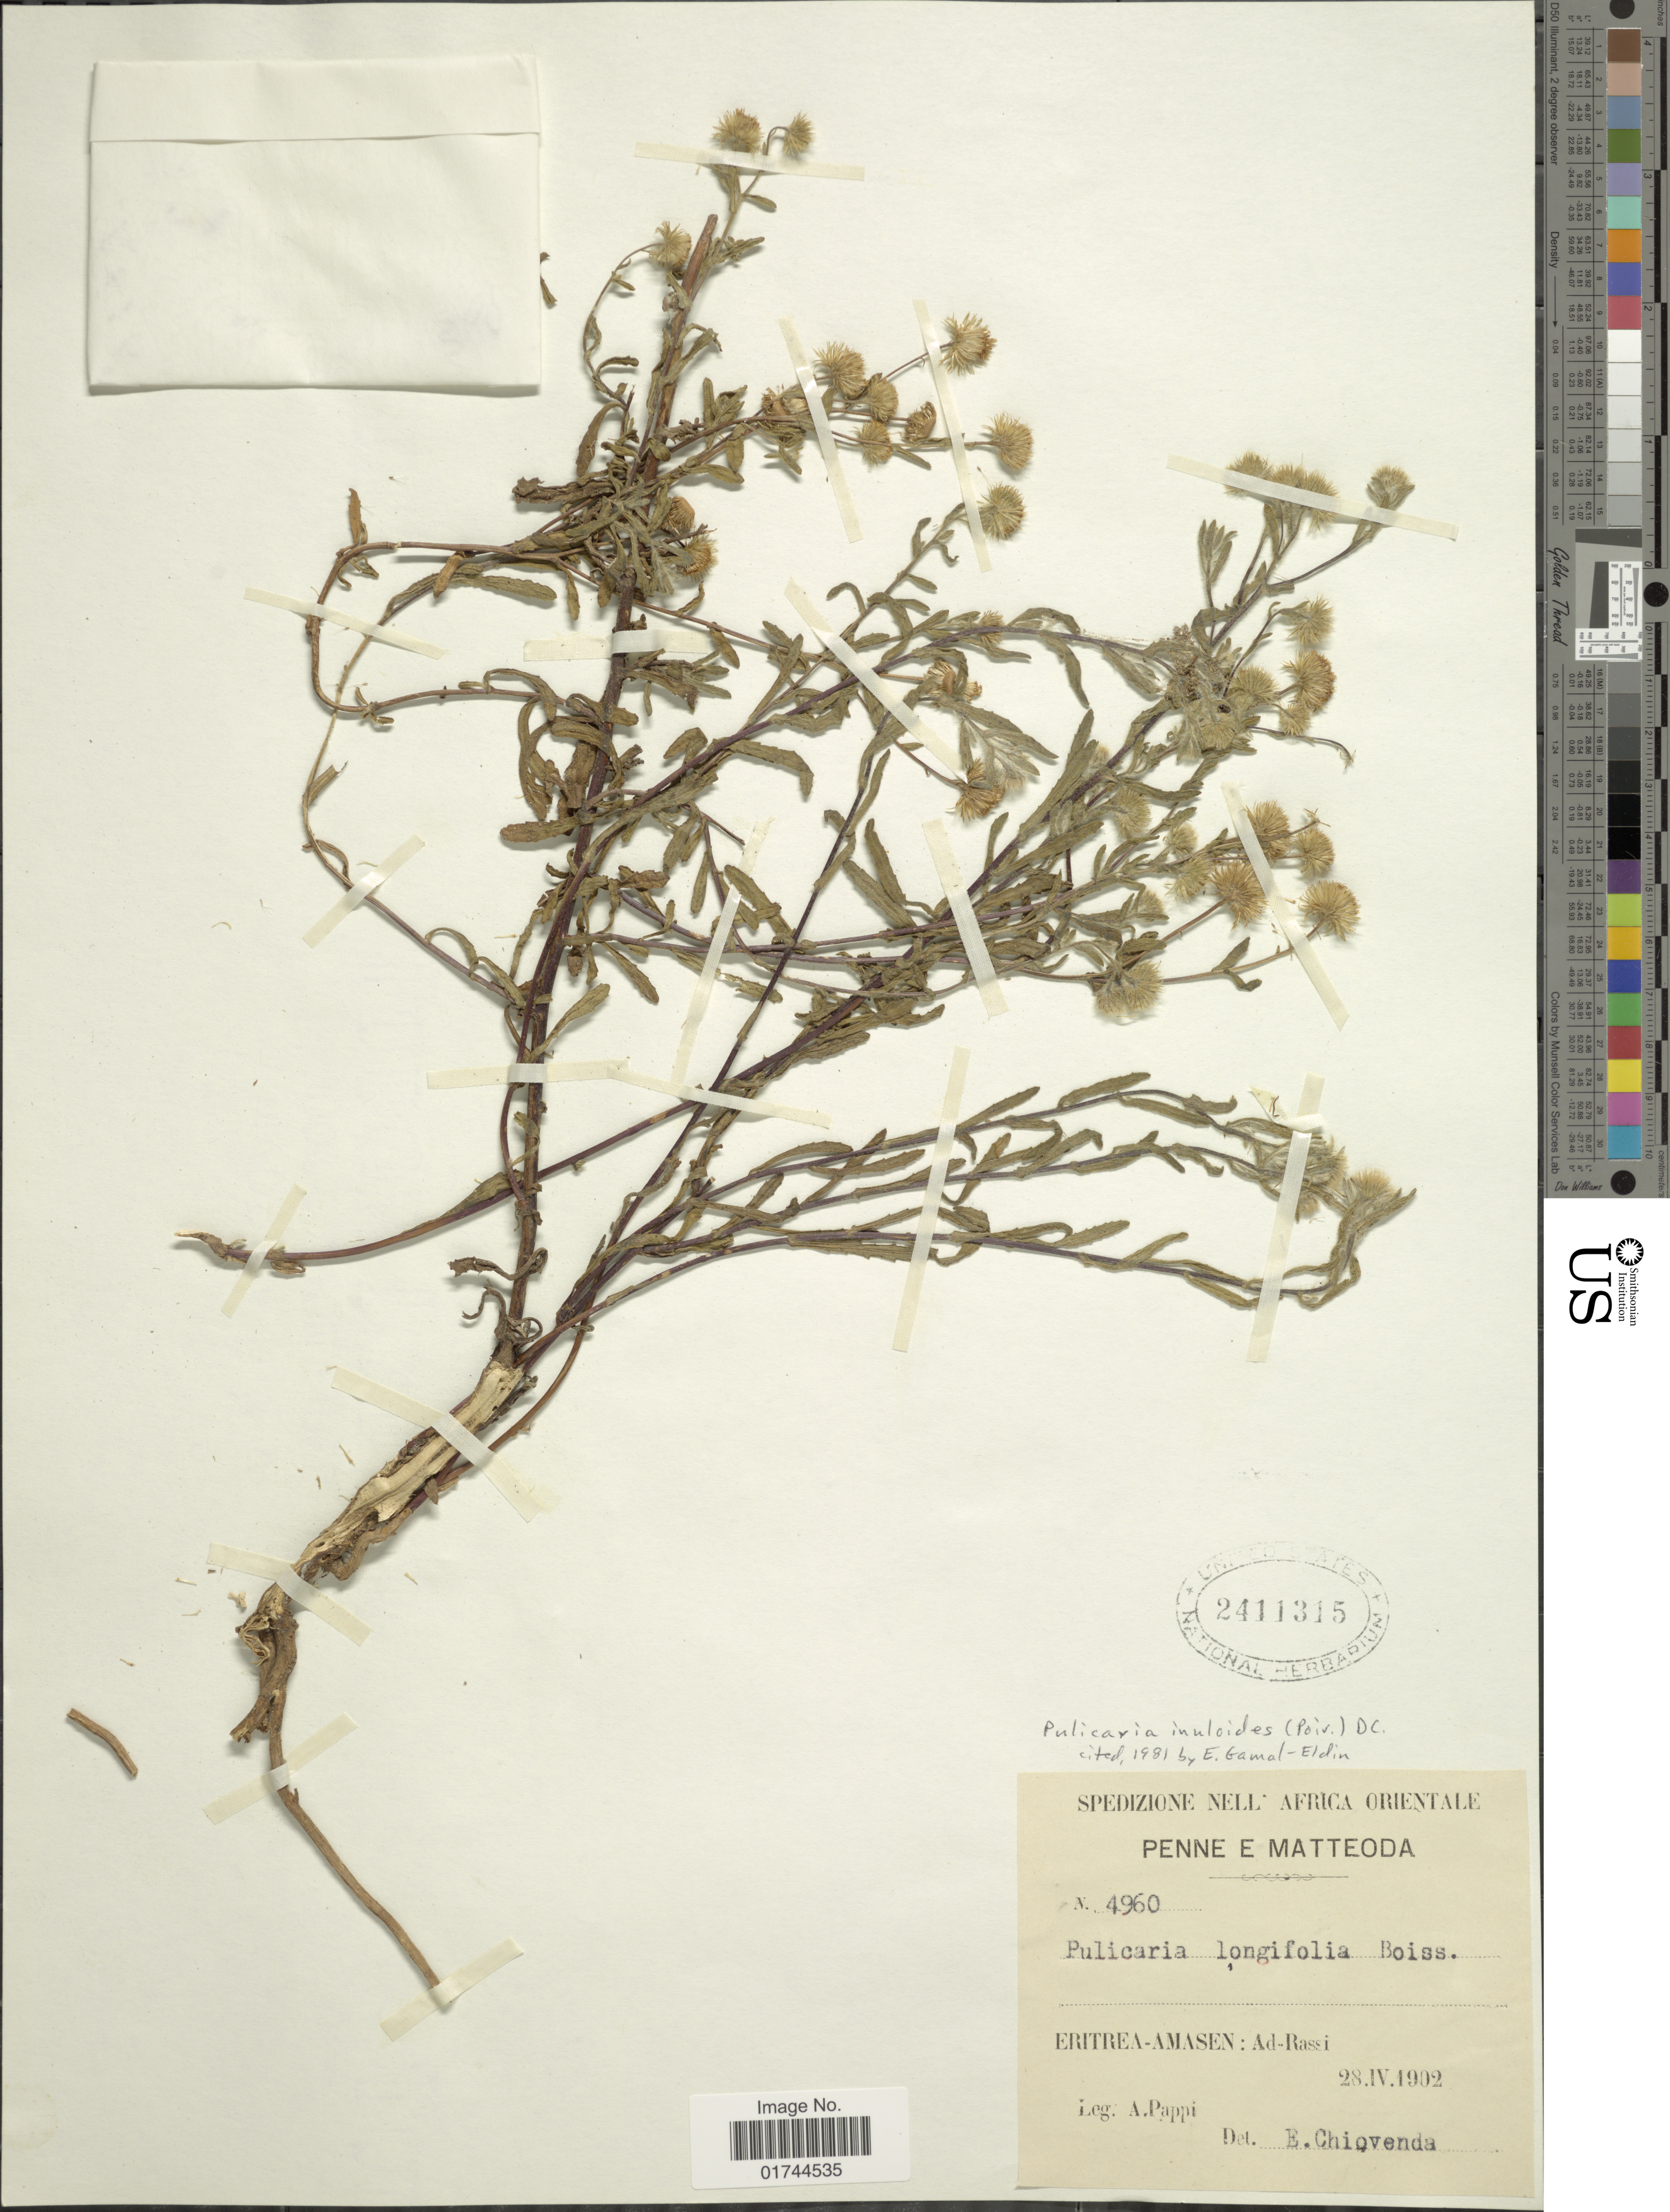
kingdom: Plantae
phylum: Tracheophyta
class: Magnoliopsida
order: Asterales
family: Asteraceae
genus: Pulicaria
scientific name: Pulicaria inuloides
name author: (Poir.) DC.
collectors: A. Pappi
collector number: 4960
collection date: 1902-04-28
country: Eritrea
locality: Eritrea- Amasen: Ad- Rassi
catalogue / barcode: US 2411315